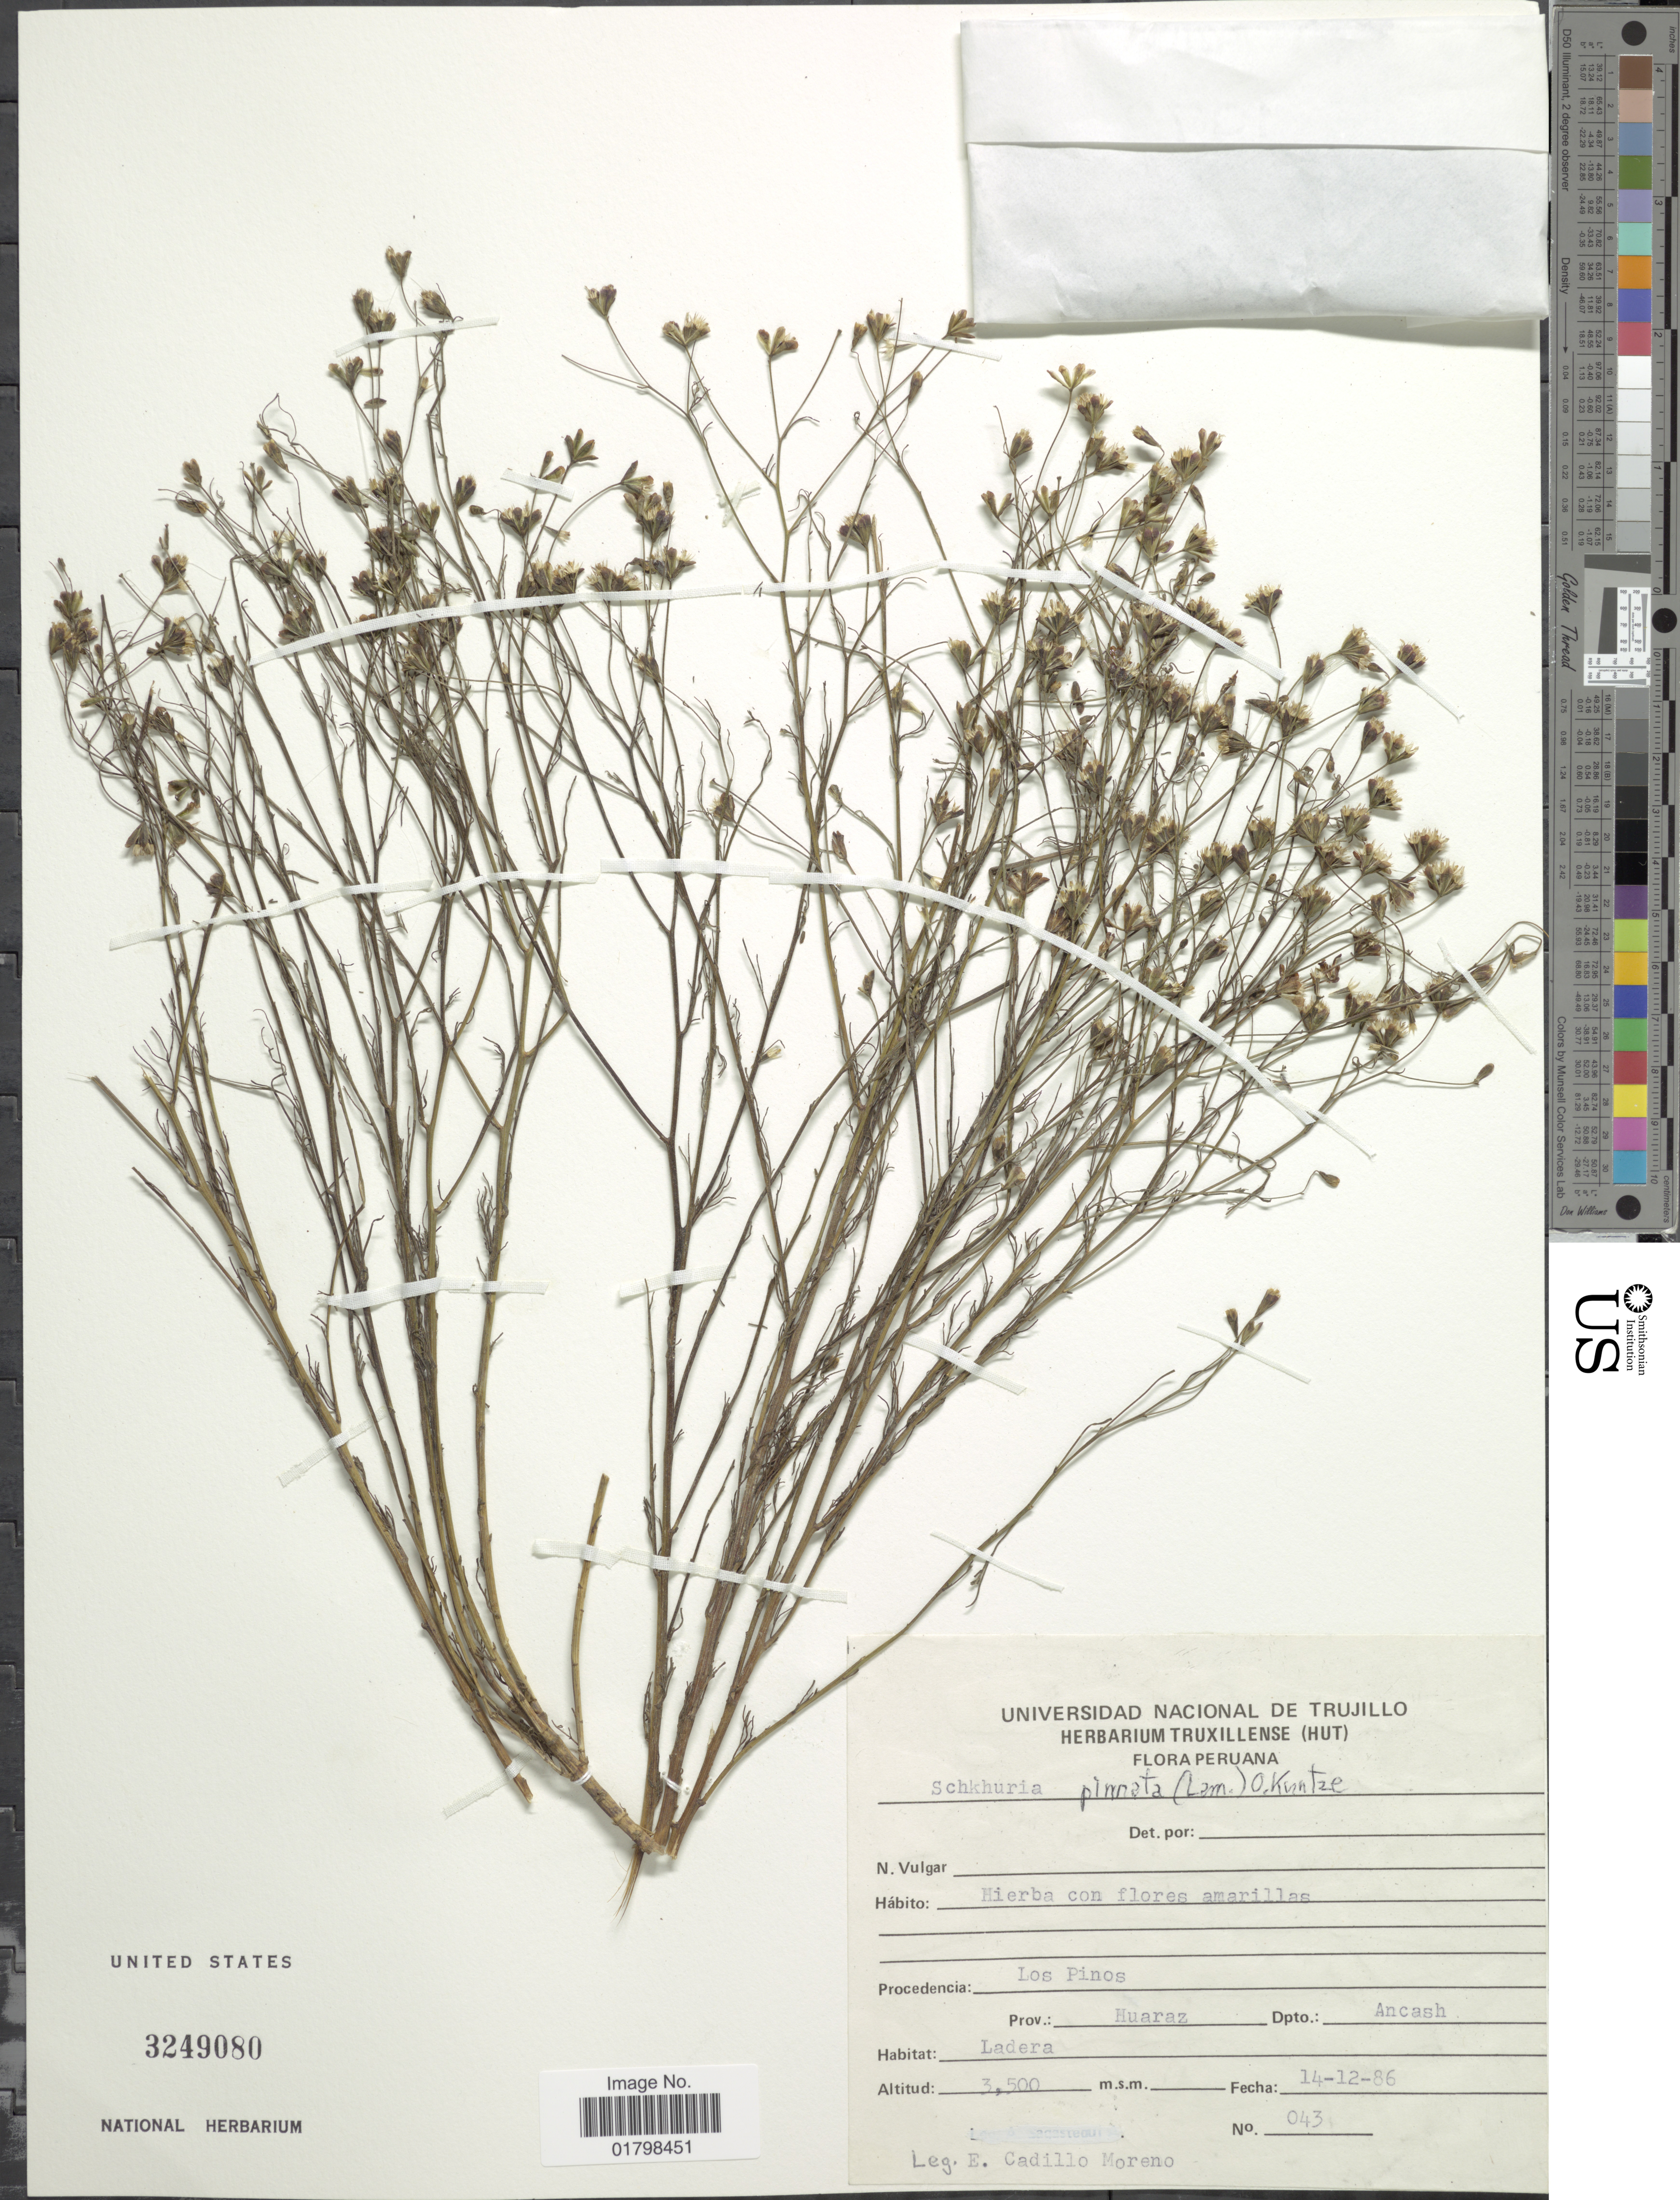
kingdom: Plantae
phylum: Tracheophyta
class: Magnoliopsida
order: Asterales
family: Asteraceae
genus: Schkuhria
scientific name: Schkuhria pinnata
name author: (Lam.) Kuntze ex Thell.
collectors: E. Moreno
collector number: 043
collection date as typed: Transcribed d/m/y: 14/12/86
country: Peru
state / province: Ancash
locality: Procedencia: Los Pinos, prov. Huaraz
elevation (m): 3500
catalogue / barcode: US 3249080